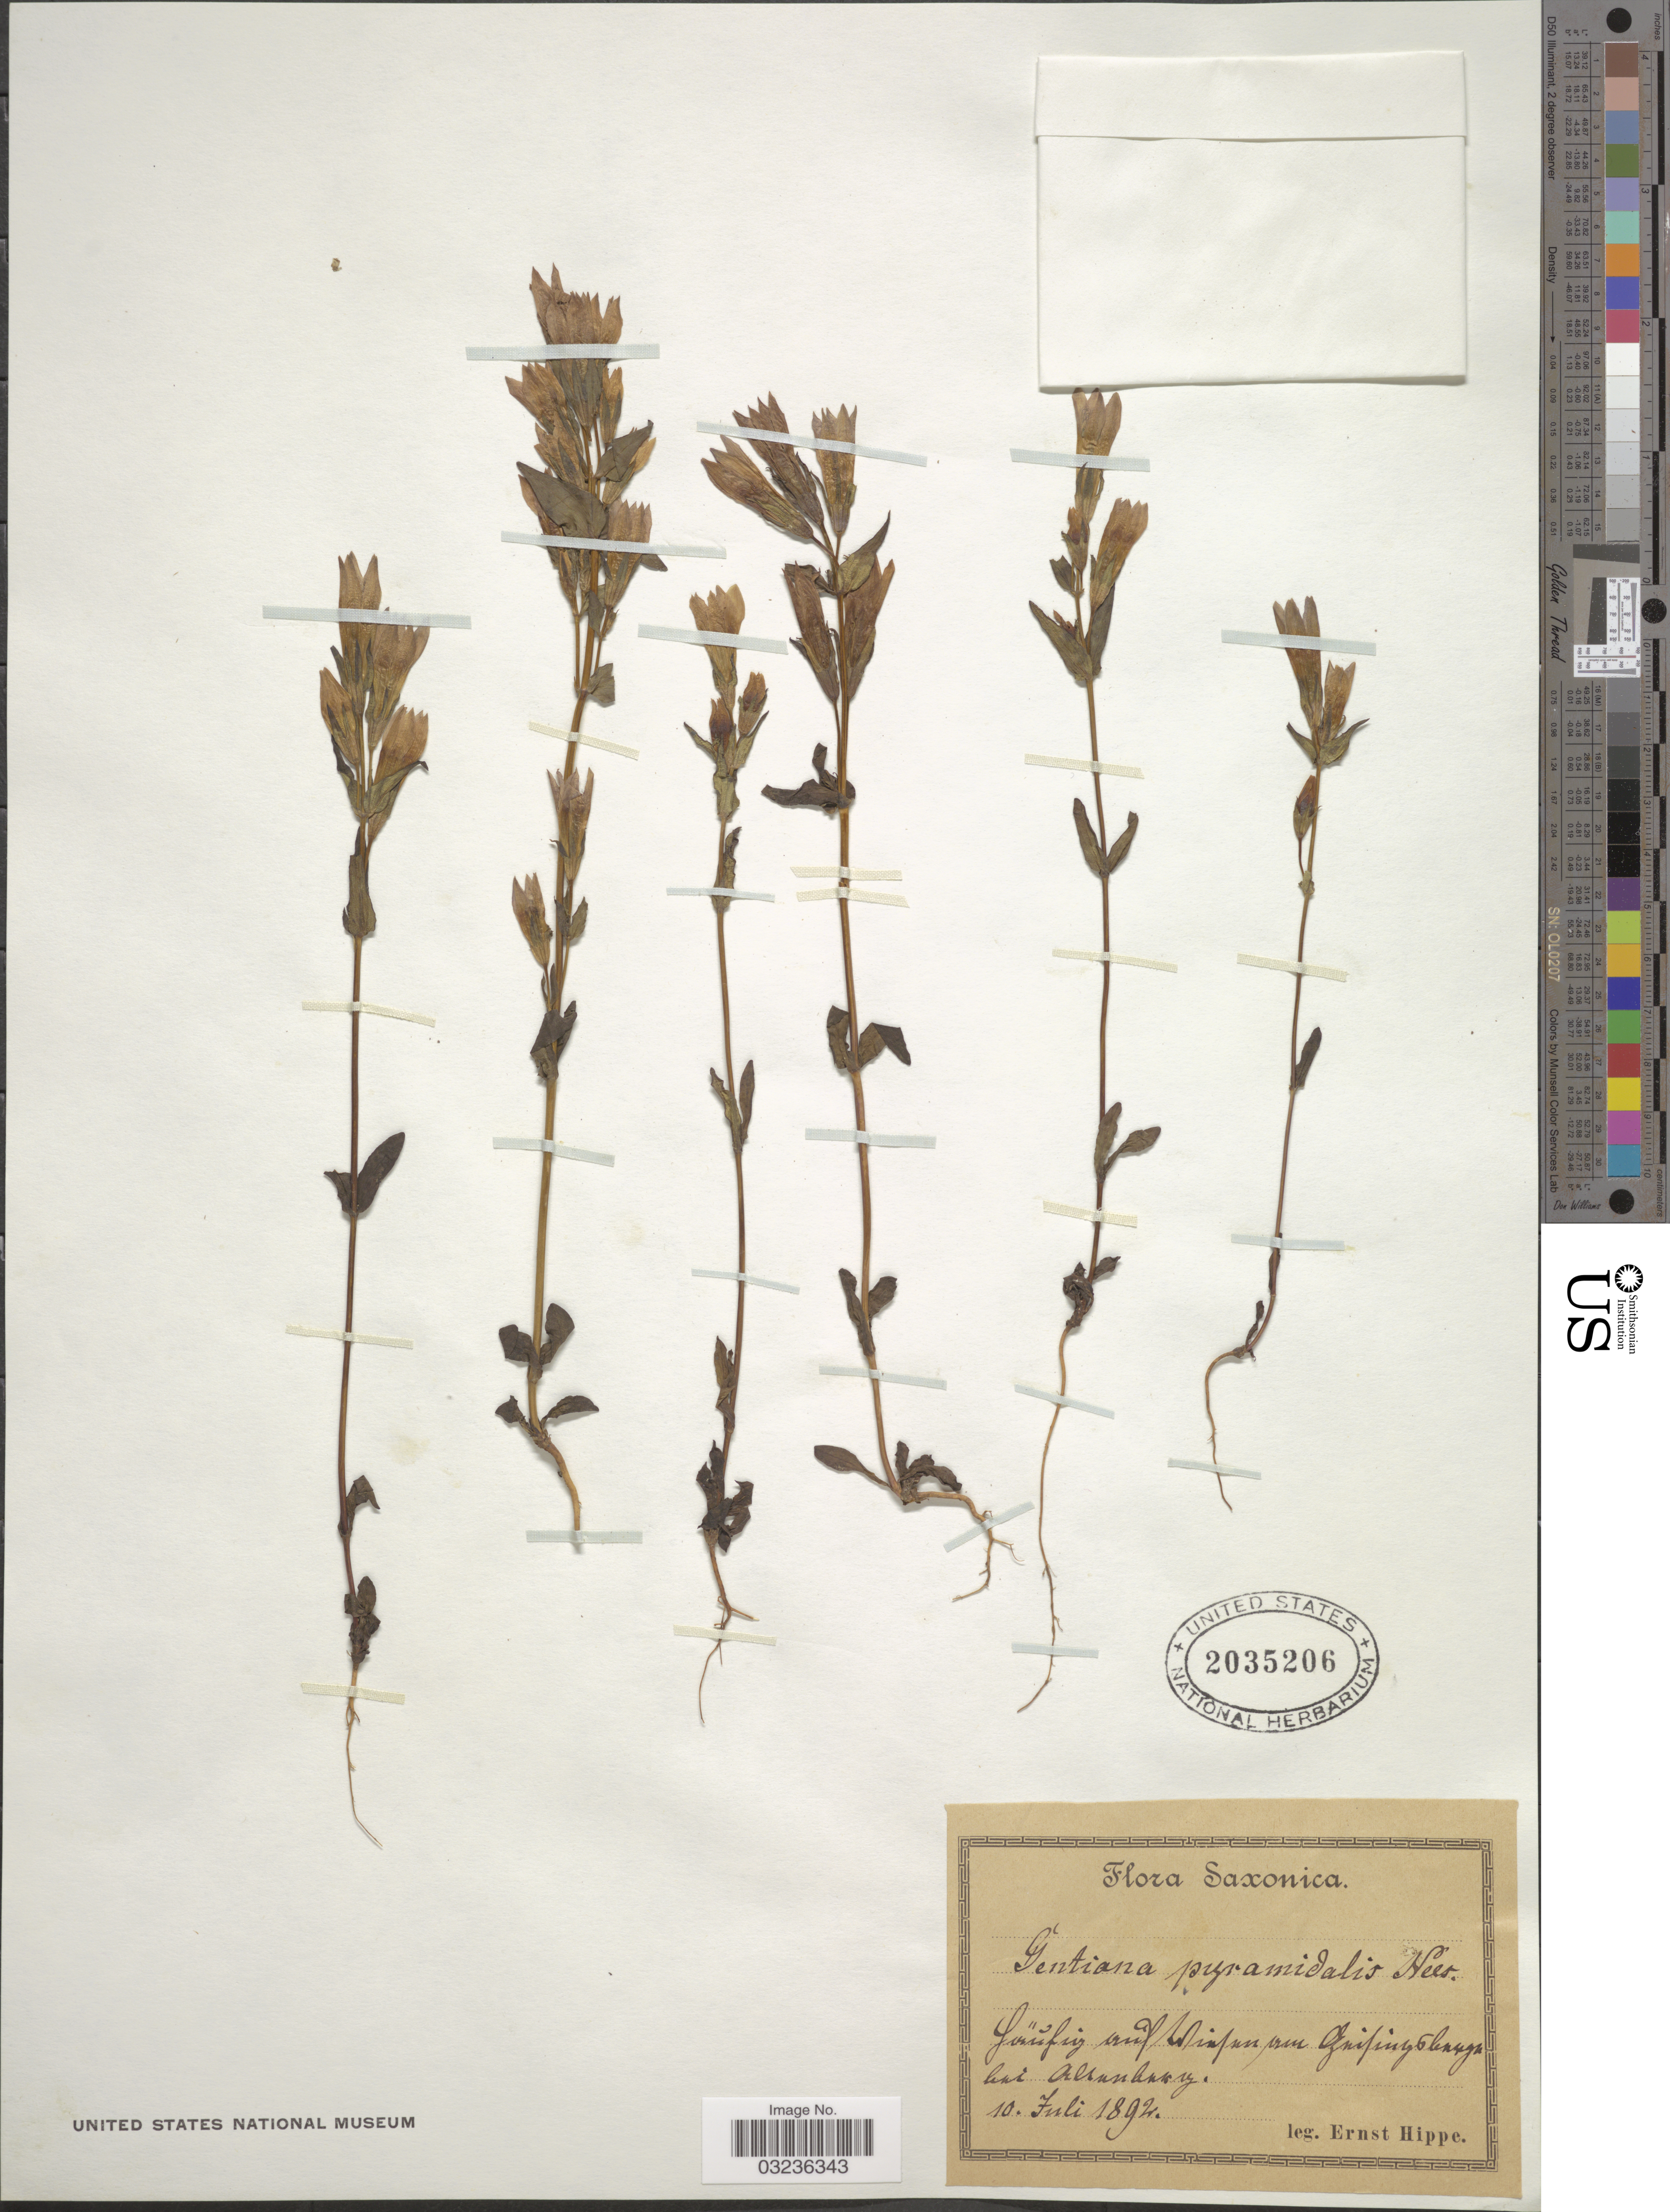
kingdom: Plantae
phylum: Tracheophyta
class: Magnoliopsida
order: Gentianales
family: Gentianaceae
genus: Gentiana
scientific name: Gentiana pyramidalis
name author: Nees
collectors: E. Hippe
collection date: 1892-07-10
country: Germany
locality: Saxonica. fünfzig auf Winfuss vom Zwilingsberge und Altunberg. [interpreted]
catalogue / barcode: US 2035206